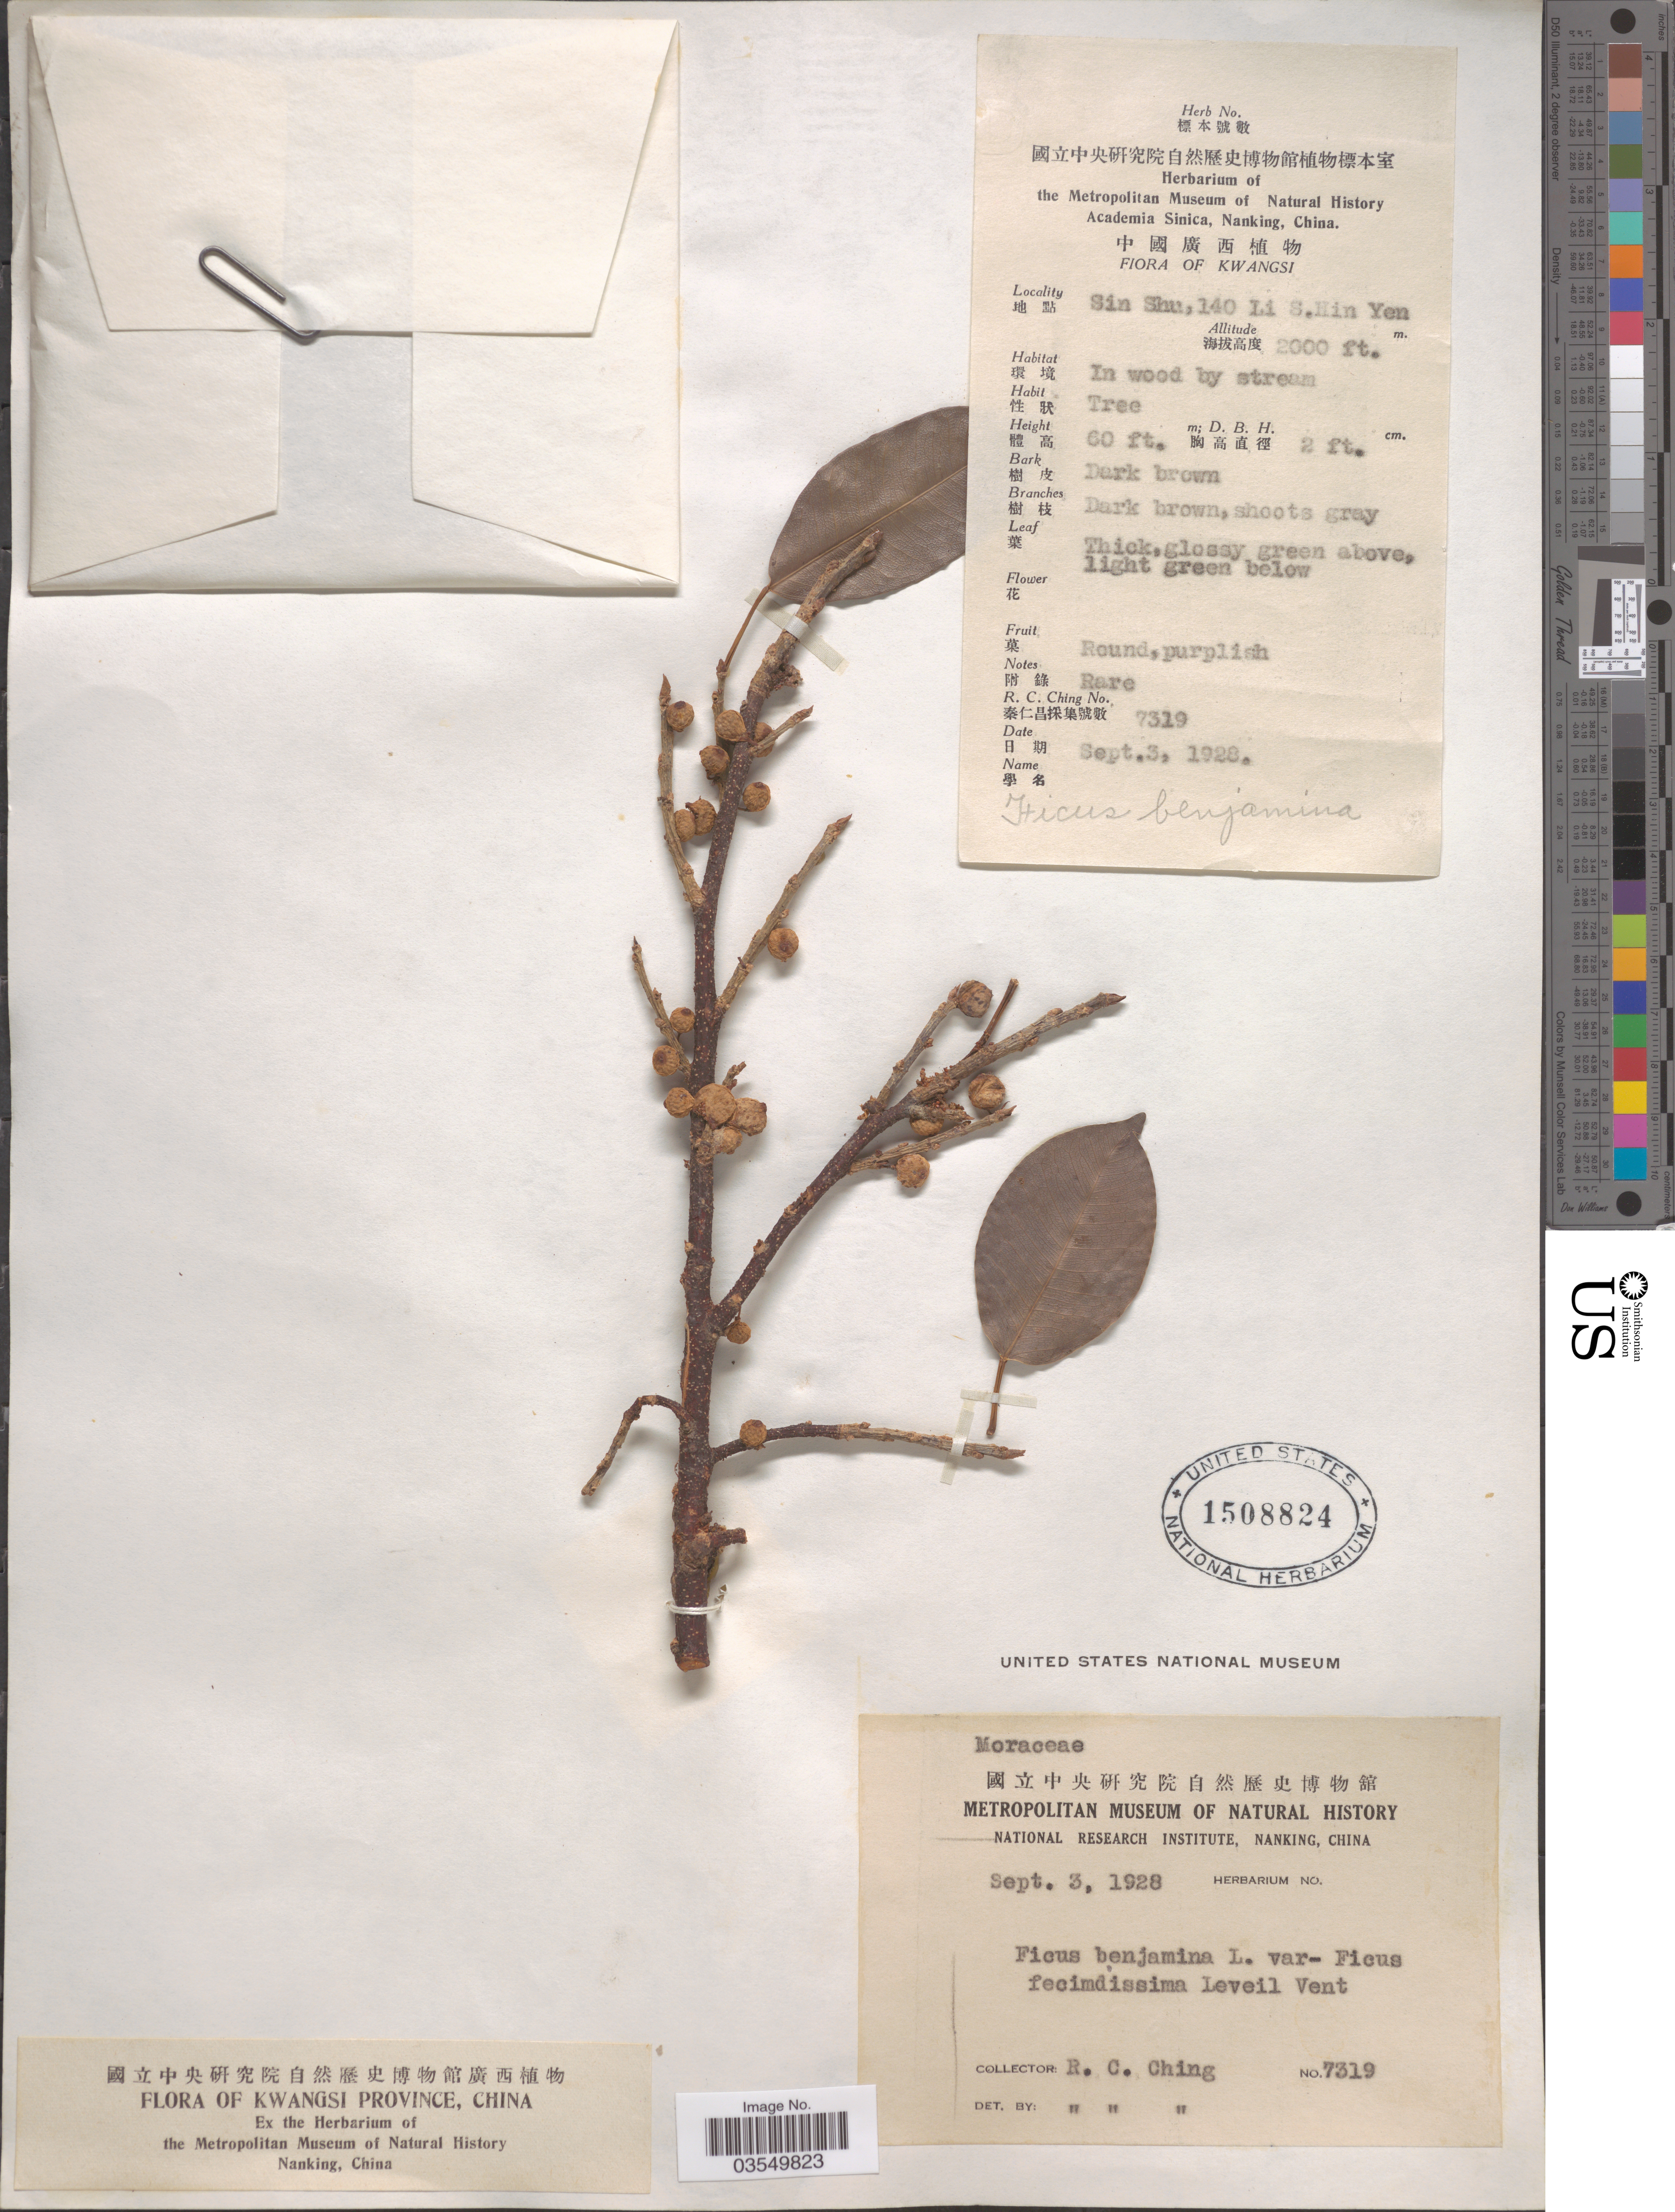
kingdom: Plantae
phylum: Tracheophyta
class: Magnoliopsida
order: Rosales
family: Moraceae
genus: Ficus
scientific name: Ficus benjamina var. benjamina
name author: L.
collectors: R. C. Ching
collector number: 7319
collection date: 1928-09-03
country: China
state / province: Guangxi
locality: Sin Shu,140 Li S.Hin Yen. Kwangsi Province.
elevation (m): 610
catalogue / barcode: US 1508824